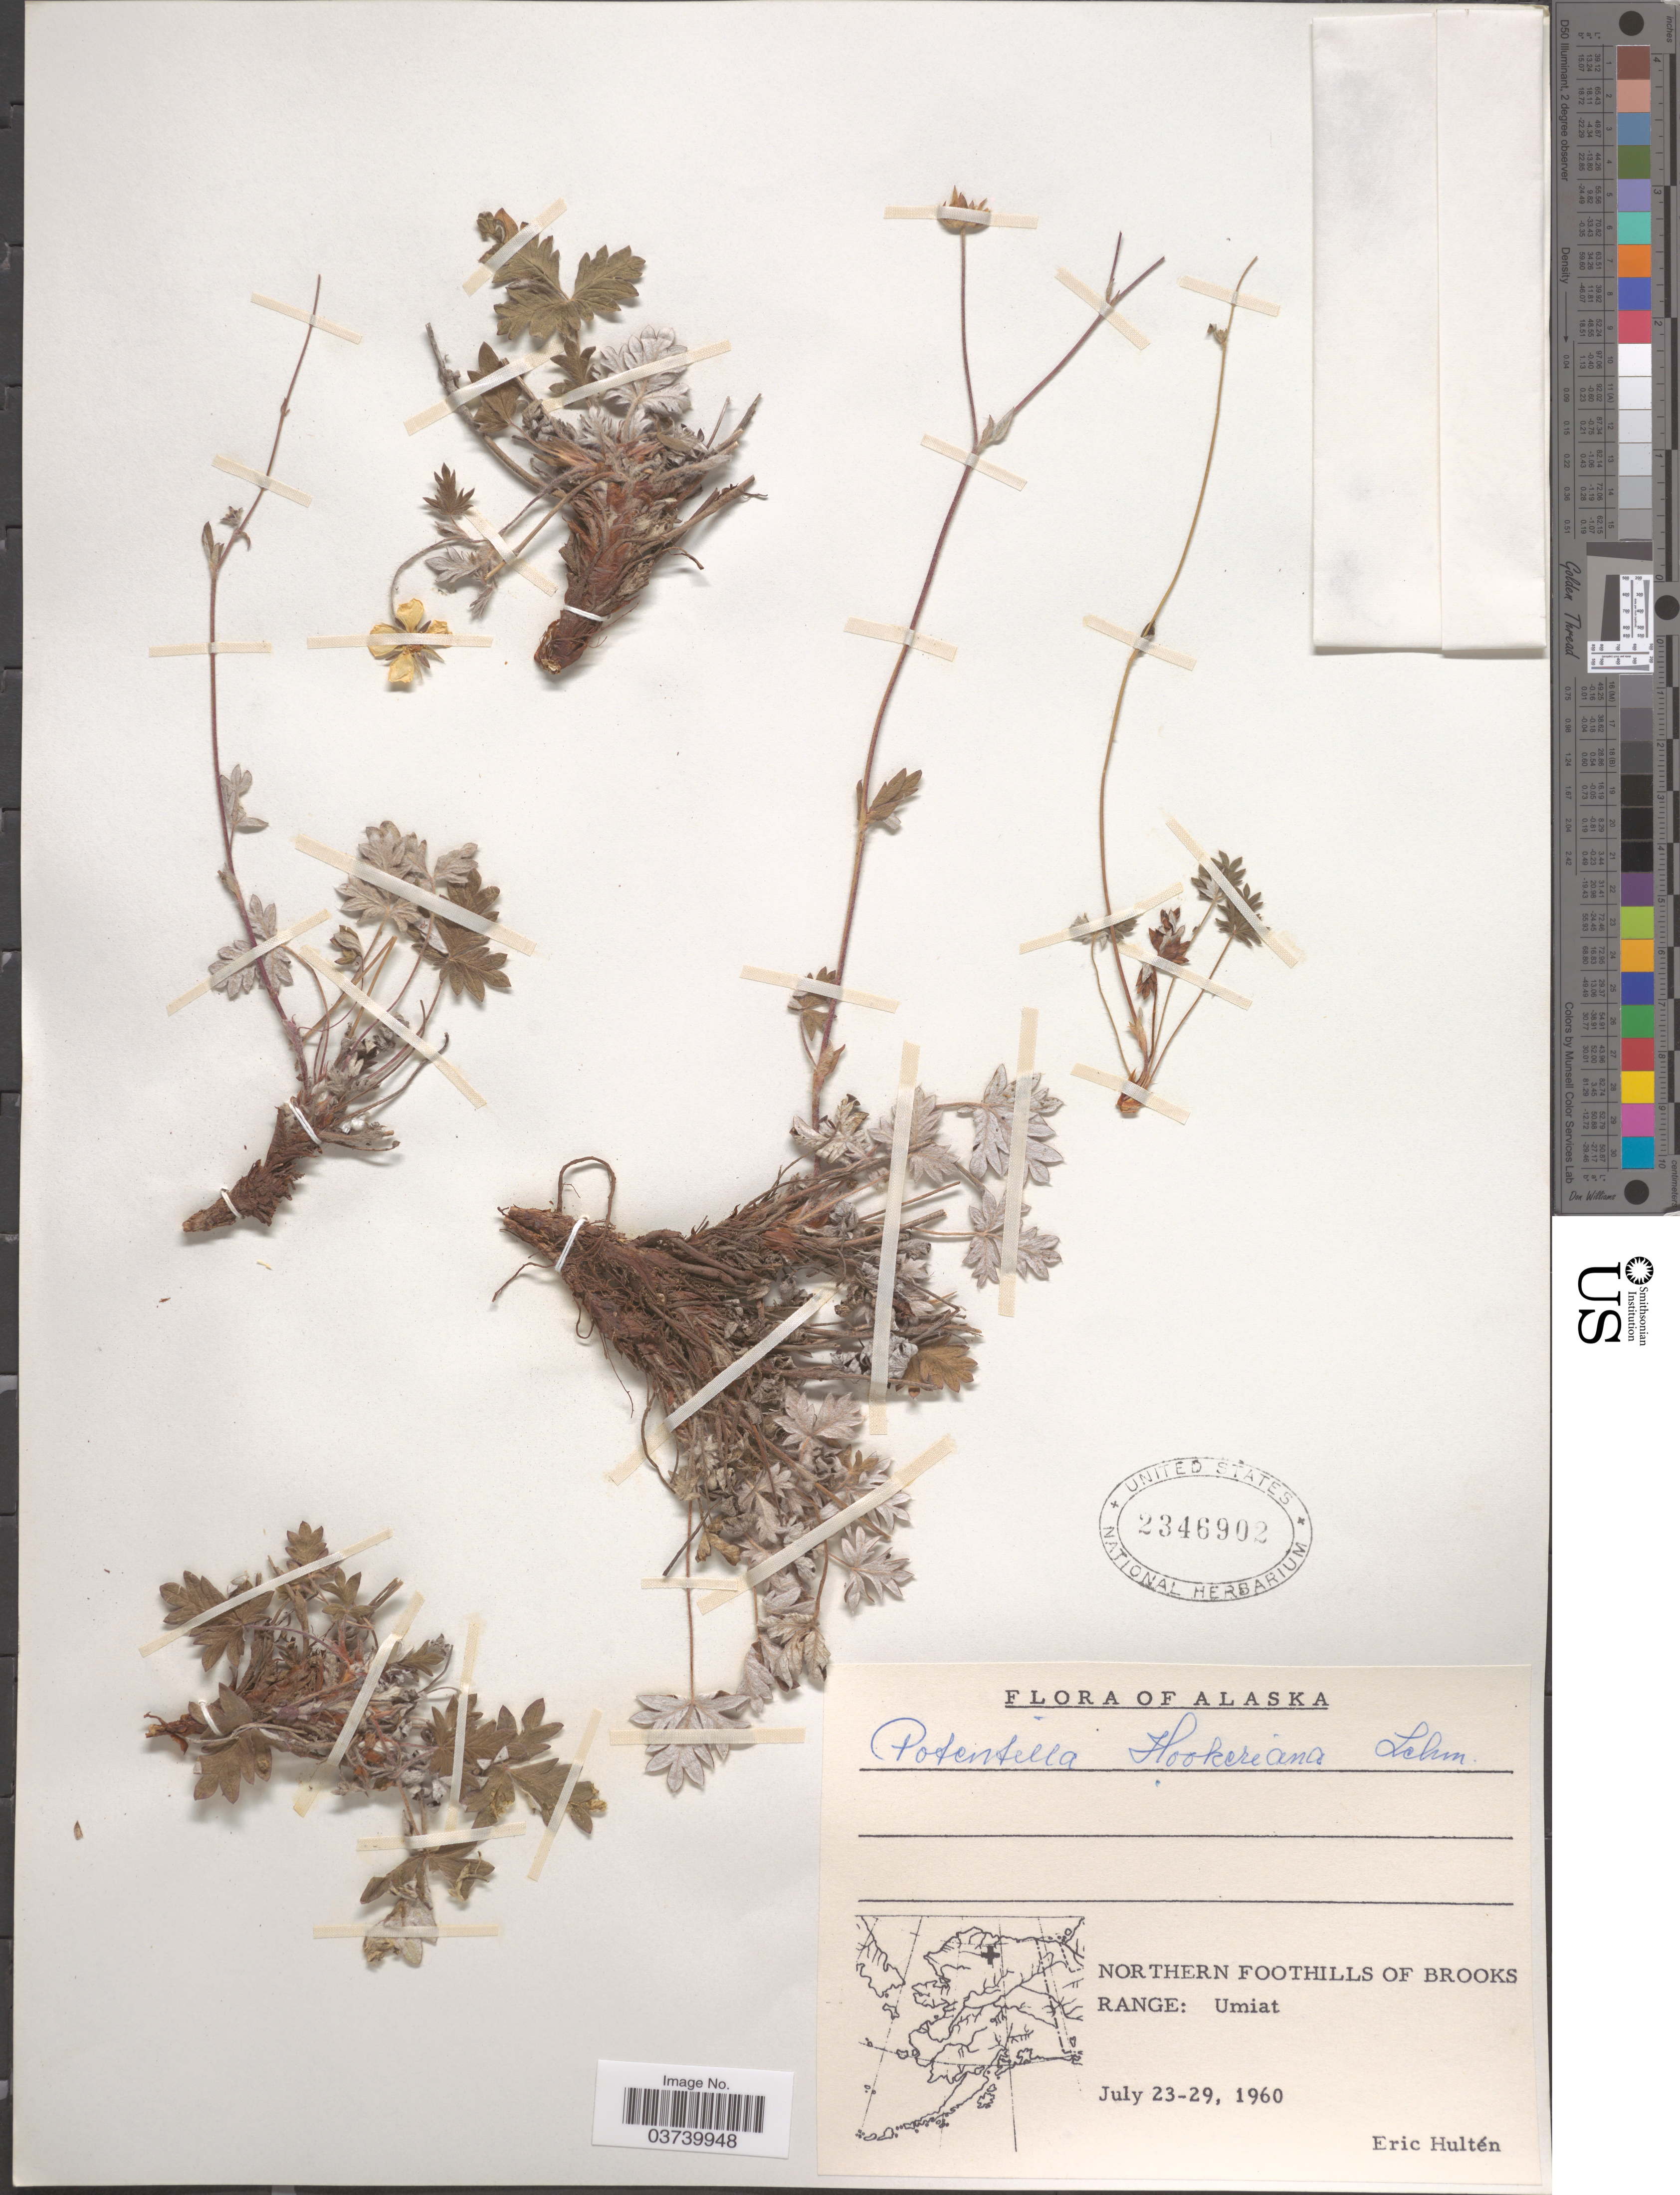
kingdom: Plantae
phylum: Tracheophyta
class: Magnoliopsida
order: Rosales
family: Rosaceae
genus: Potentilla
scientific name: Potentilla hookeriana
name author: F. Lehm.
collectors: E. G. Hultén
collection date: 1960-07-23/1960-07-29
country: United States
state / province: Alaska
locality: Northern foothills of Brooks Range: Umiat.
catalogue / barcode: US 2346902